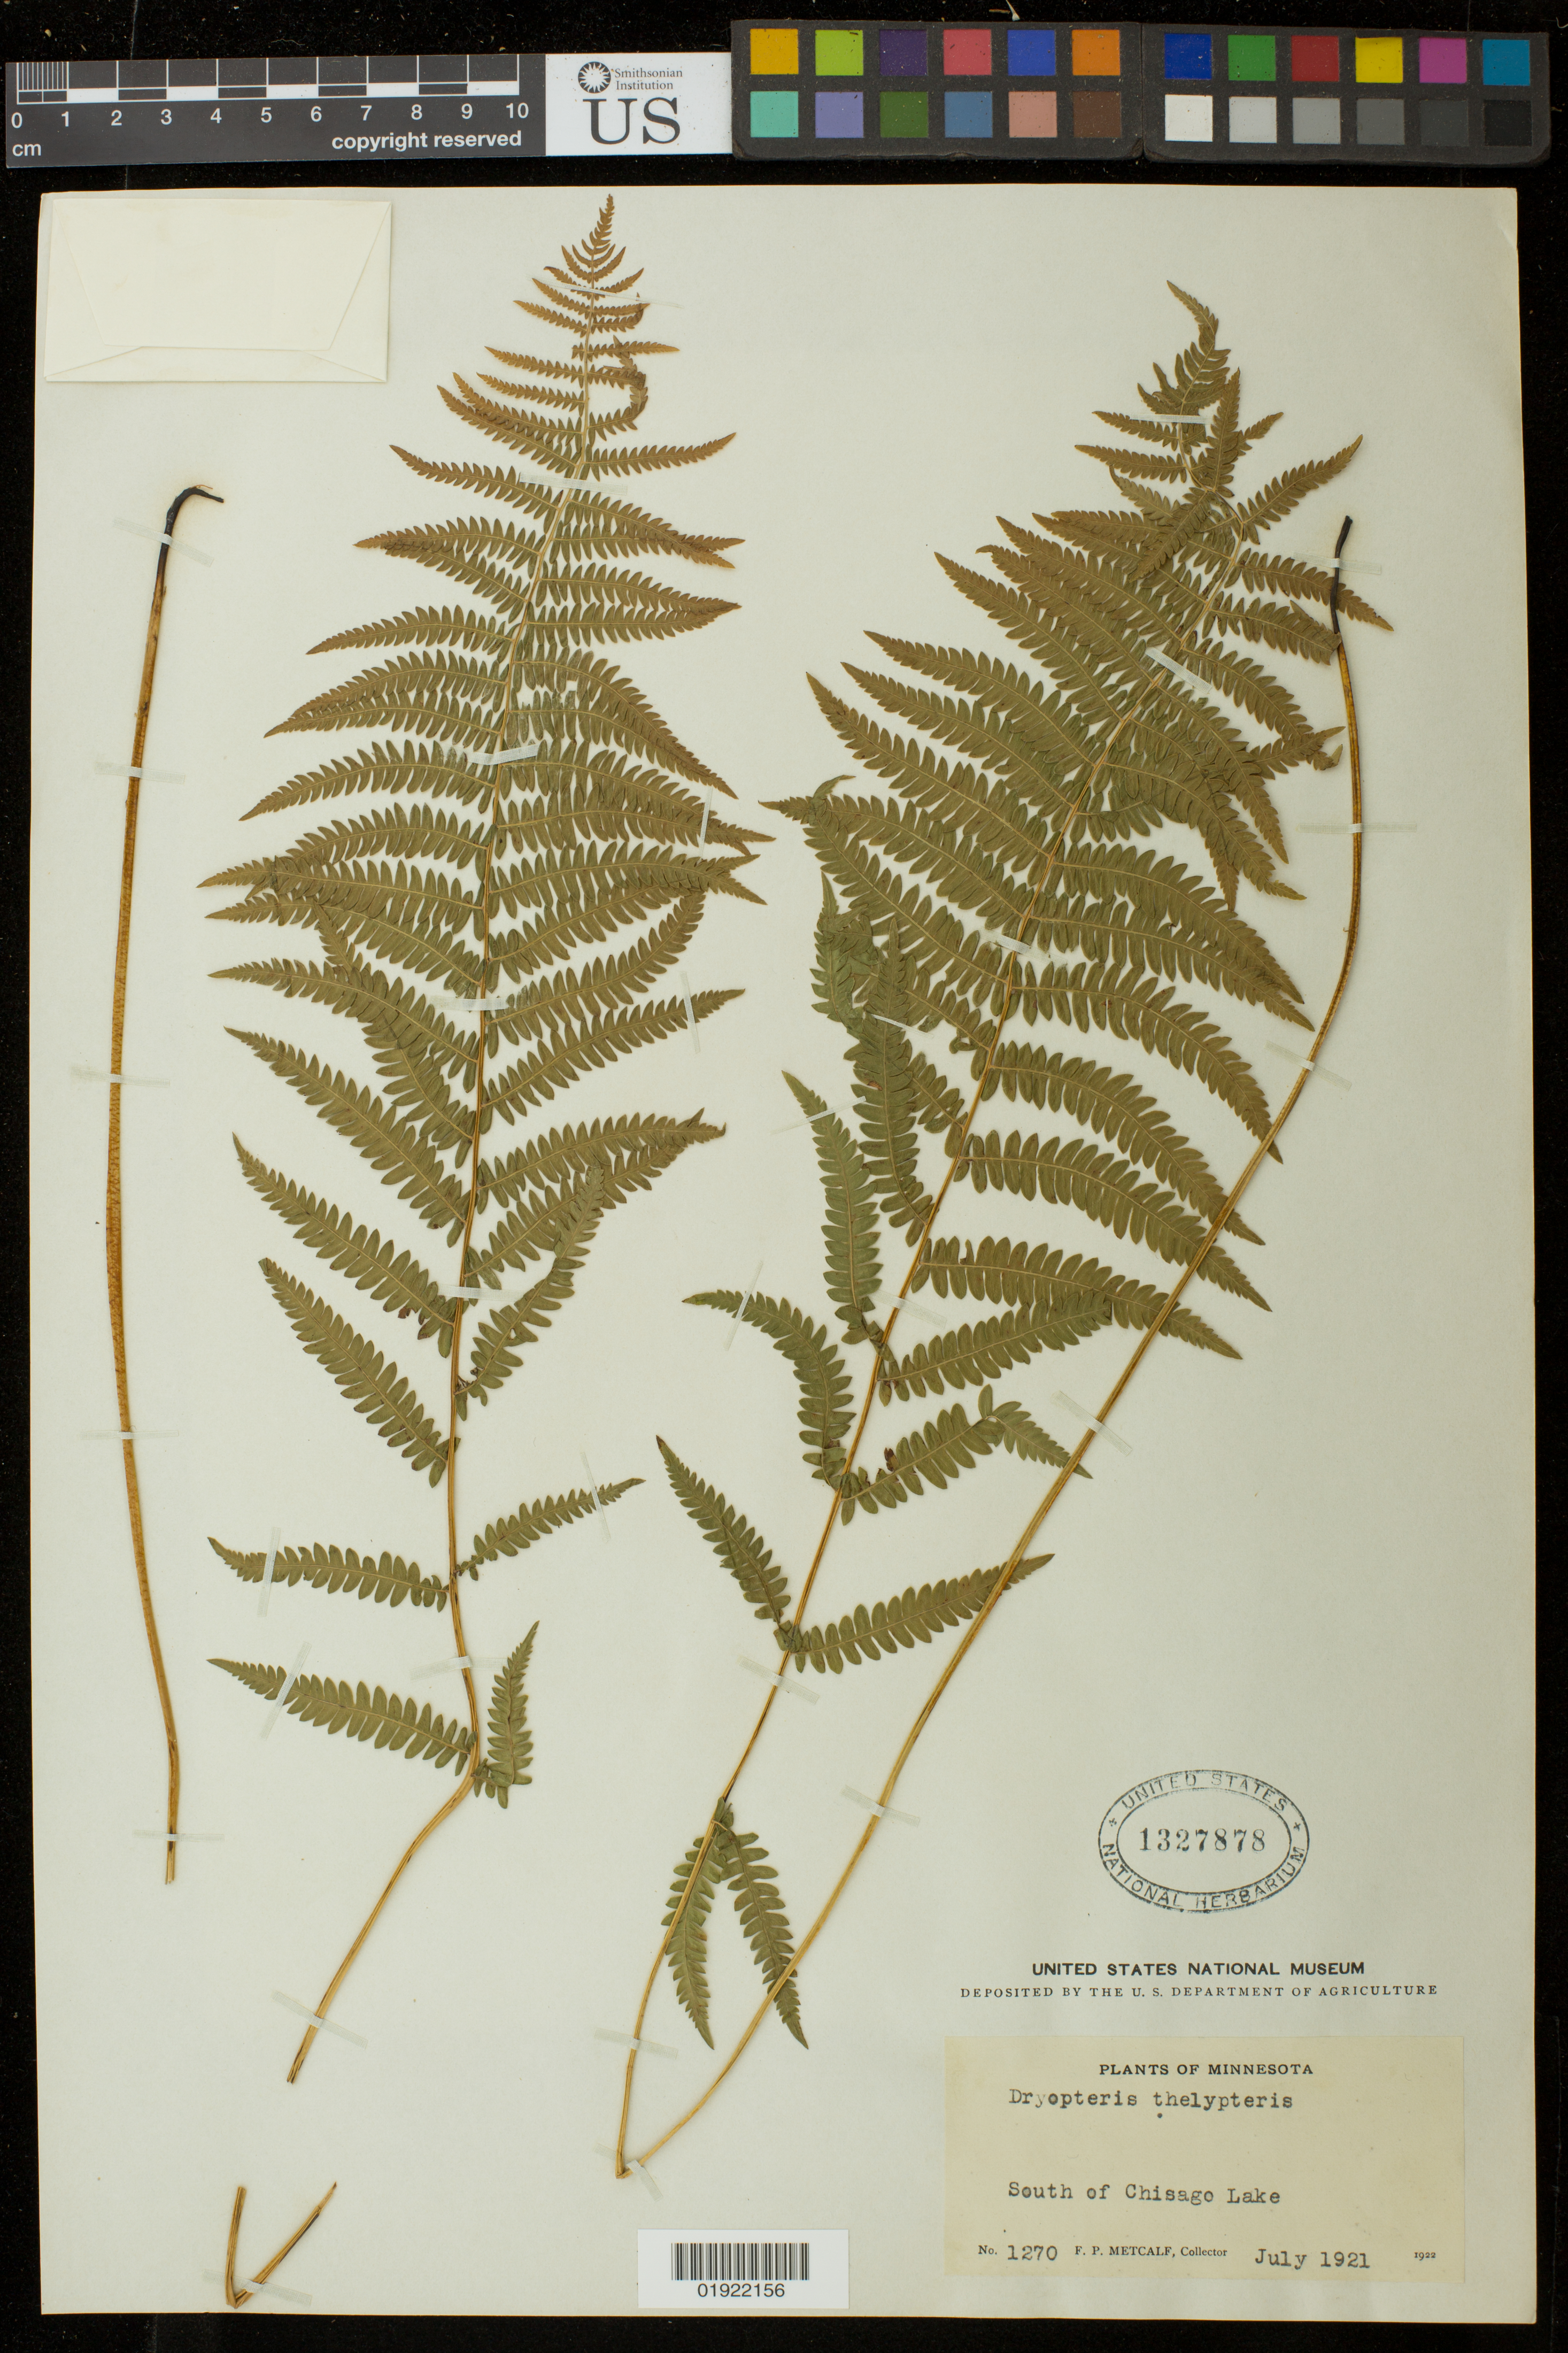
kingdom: Plantae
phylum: Tracheophyta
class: Polypodiopsida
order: Polypodiales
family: Thelypteridaceae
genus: Thelypteris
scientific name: Thelypteris palustris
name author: (Salisb.) Schott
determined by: Schott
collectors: F. P. Metcalf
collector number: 1270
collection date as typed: July 1921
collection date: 1921-07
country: United States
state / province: Minnesota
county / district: Chisago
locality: south of Chisago Lake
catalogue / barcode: US 1327878